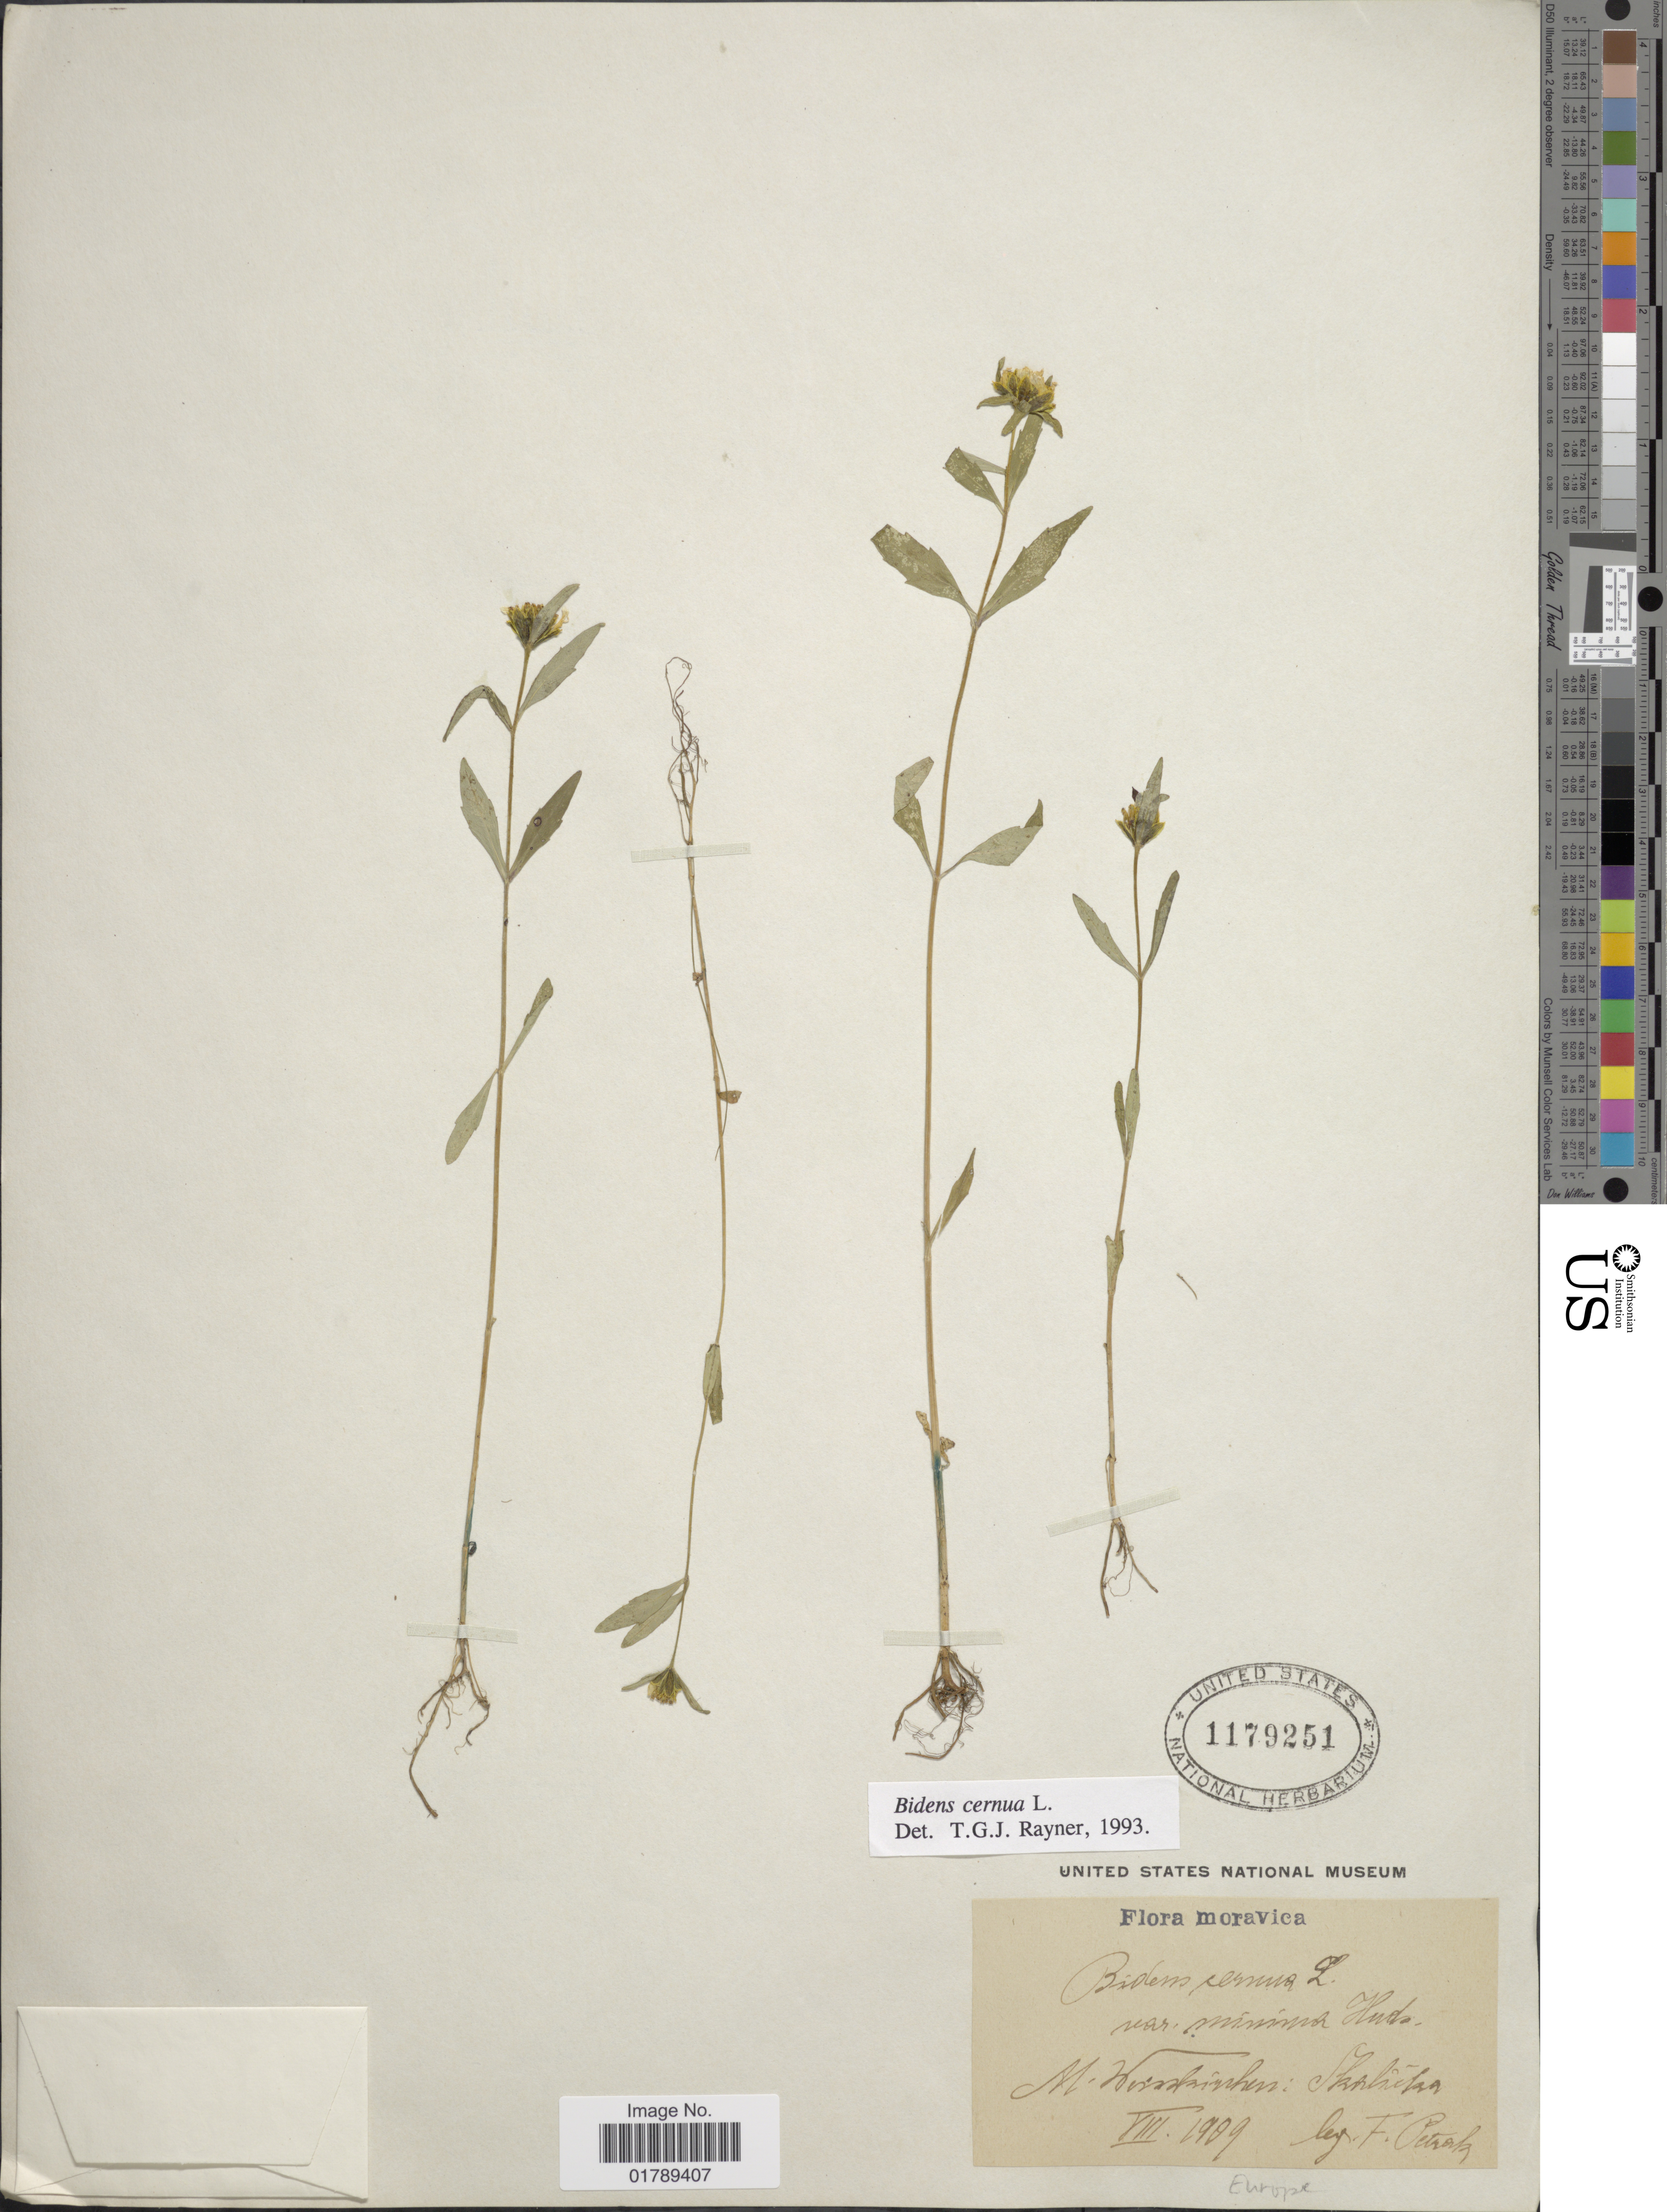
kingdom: Plantae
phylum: Tracheophyta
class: Magnoliopsida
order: Asterales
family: Asteraceae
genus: Bidens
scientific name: Bidens cernua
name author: L.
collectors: F. Petrak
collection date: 1909-08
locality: M. Wimkirshen. [interpreted] Skalsikalaa [interpreted]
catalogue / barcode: US 1179251